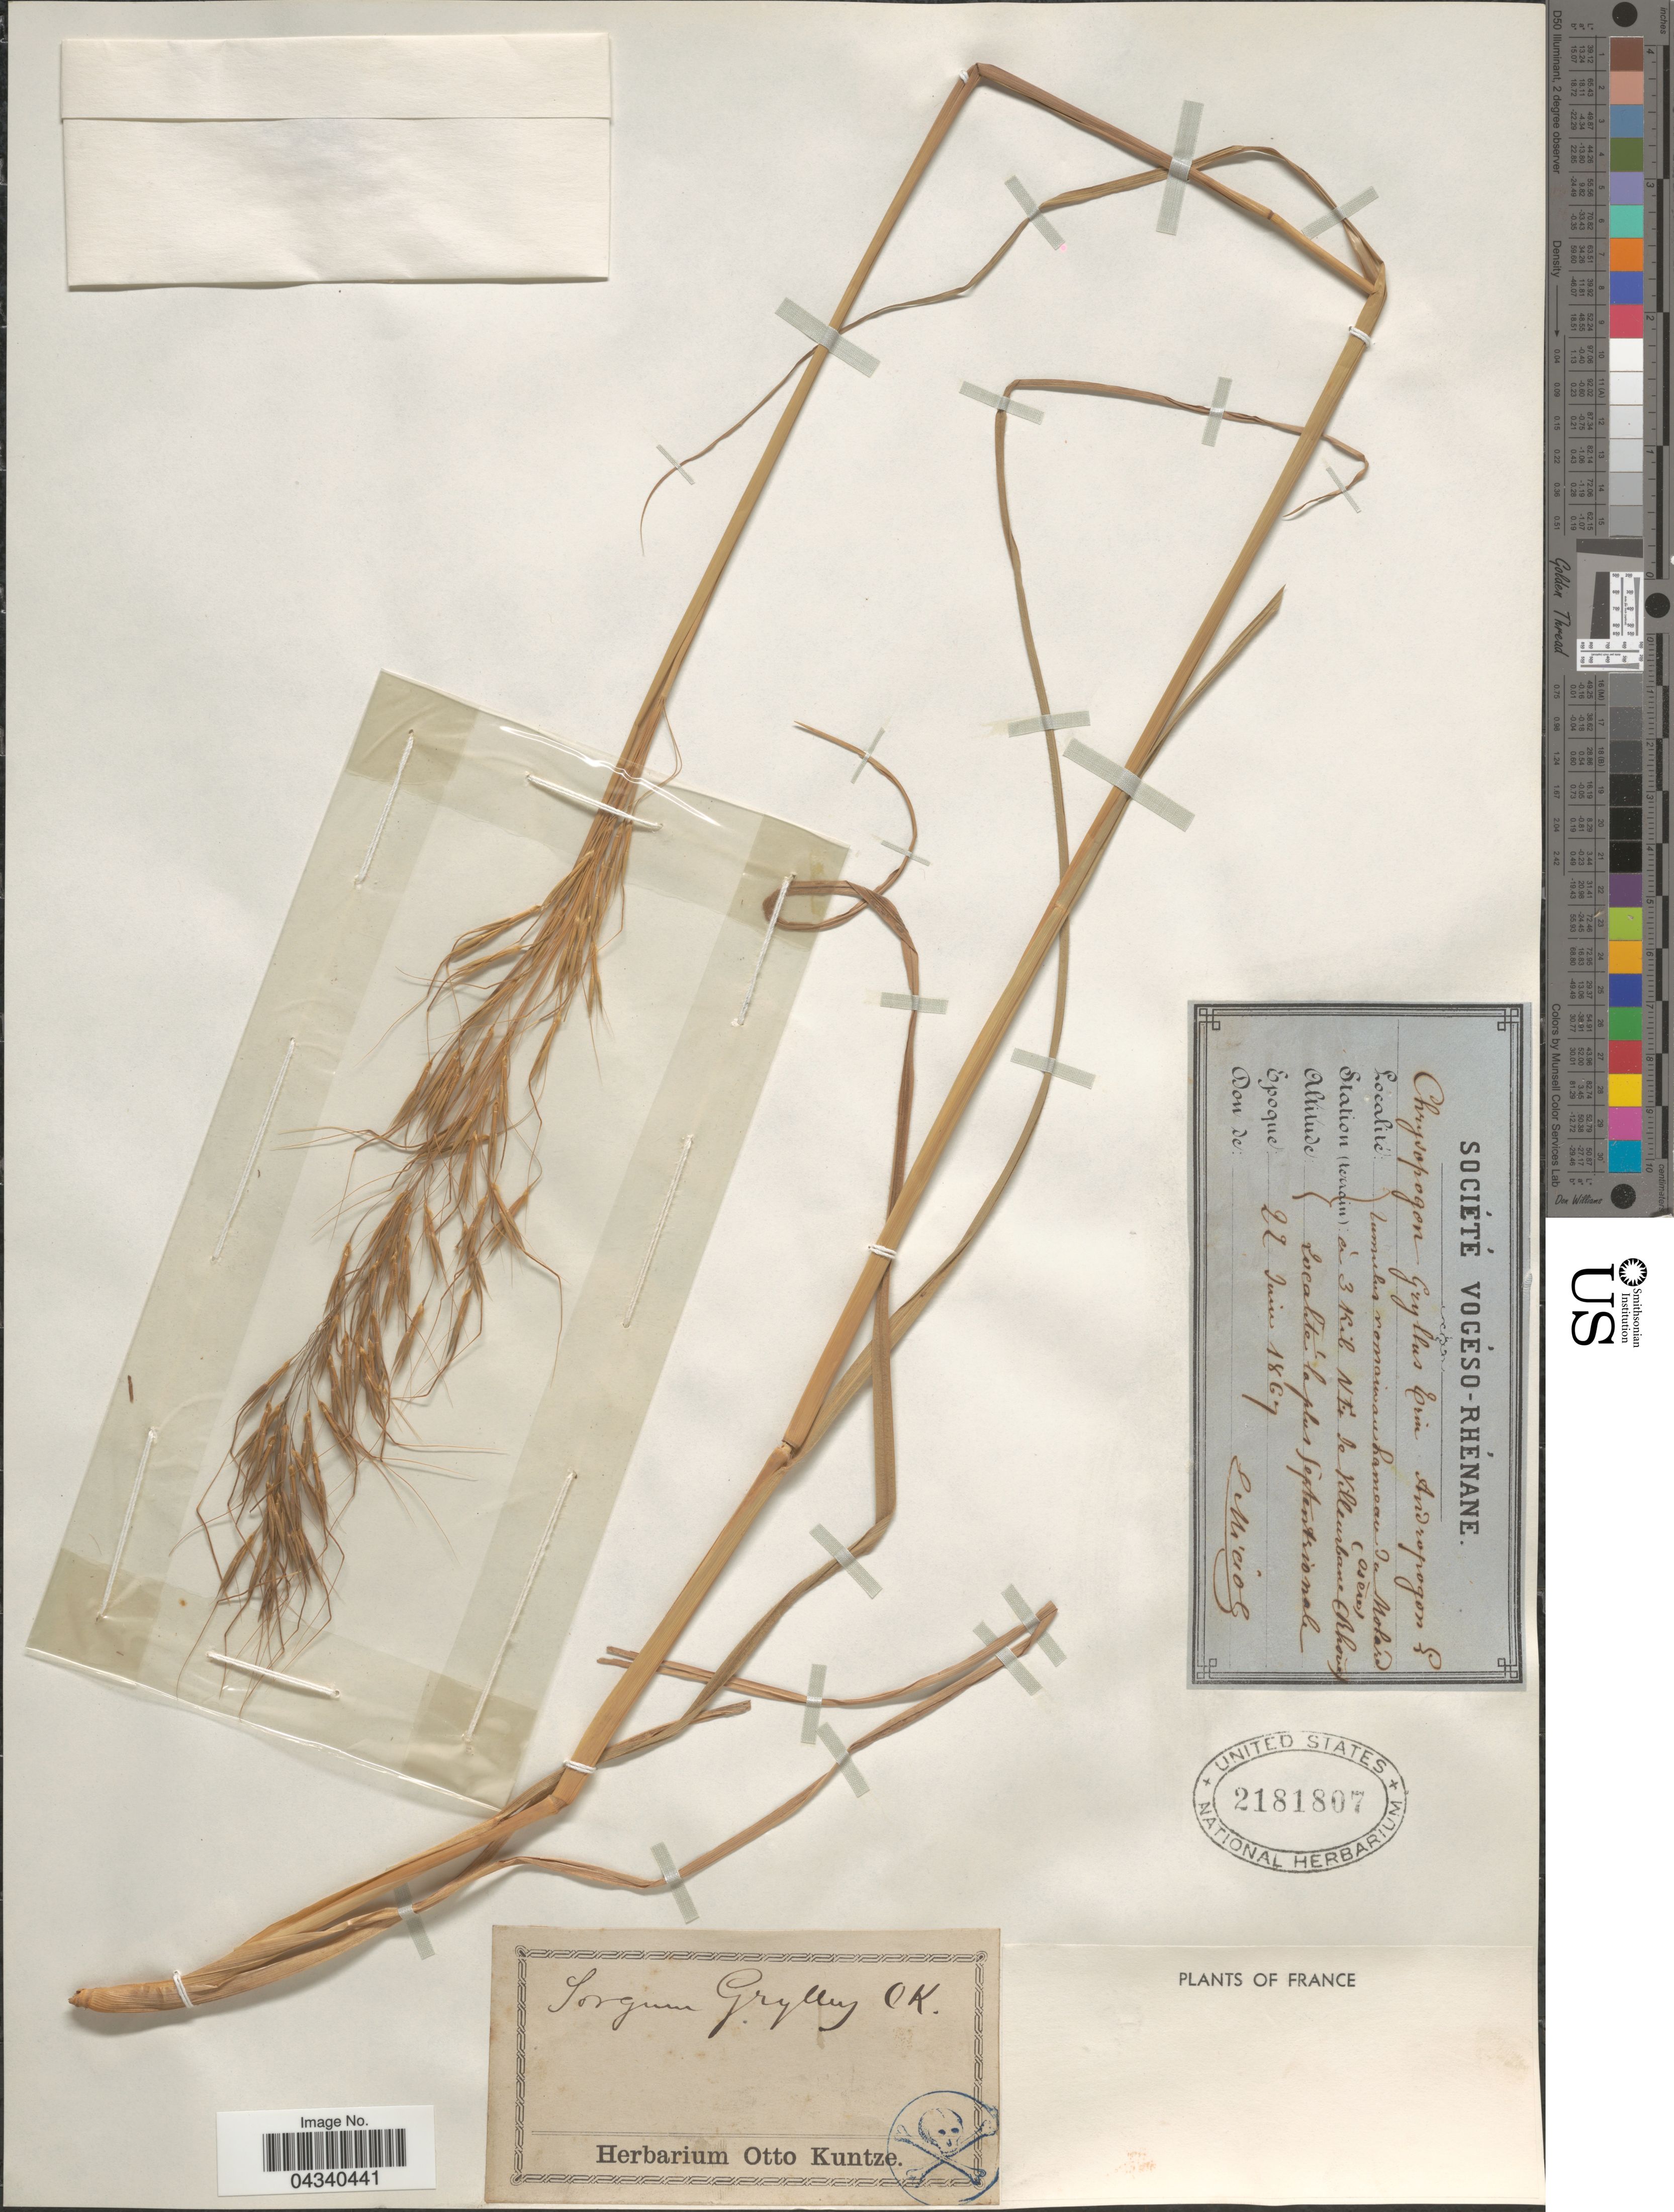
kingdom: Plantae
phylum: Tracheophyta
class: Liliopsida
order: Poales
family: Poaceae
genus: Sorghum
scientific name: Sorghum sp.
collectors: ex herb. Otto Kuntze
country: France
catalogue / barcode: US 2181807